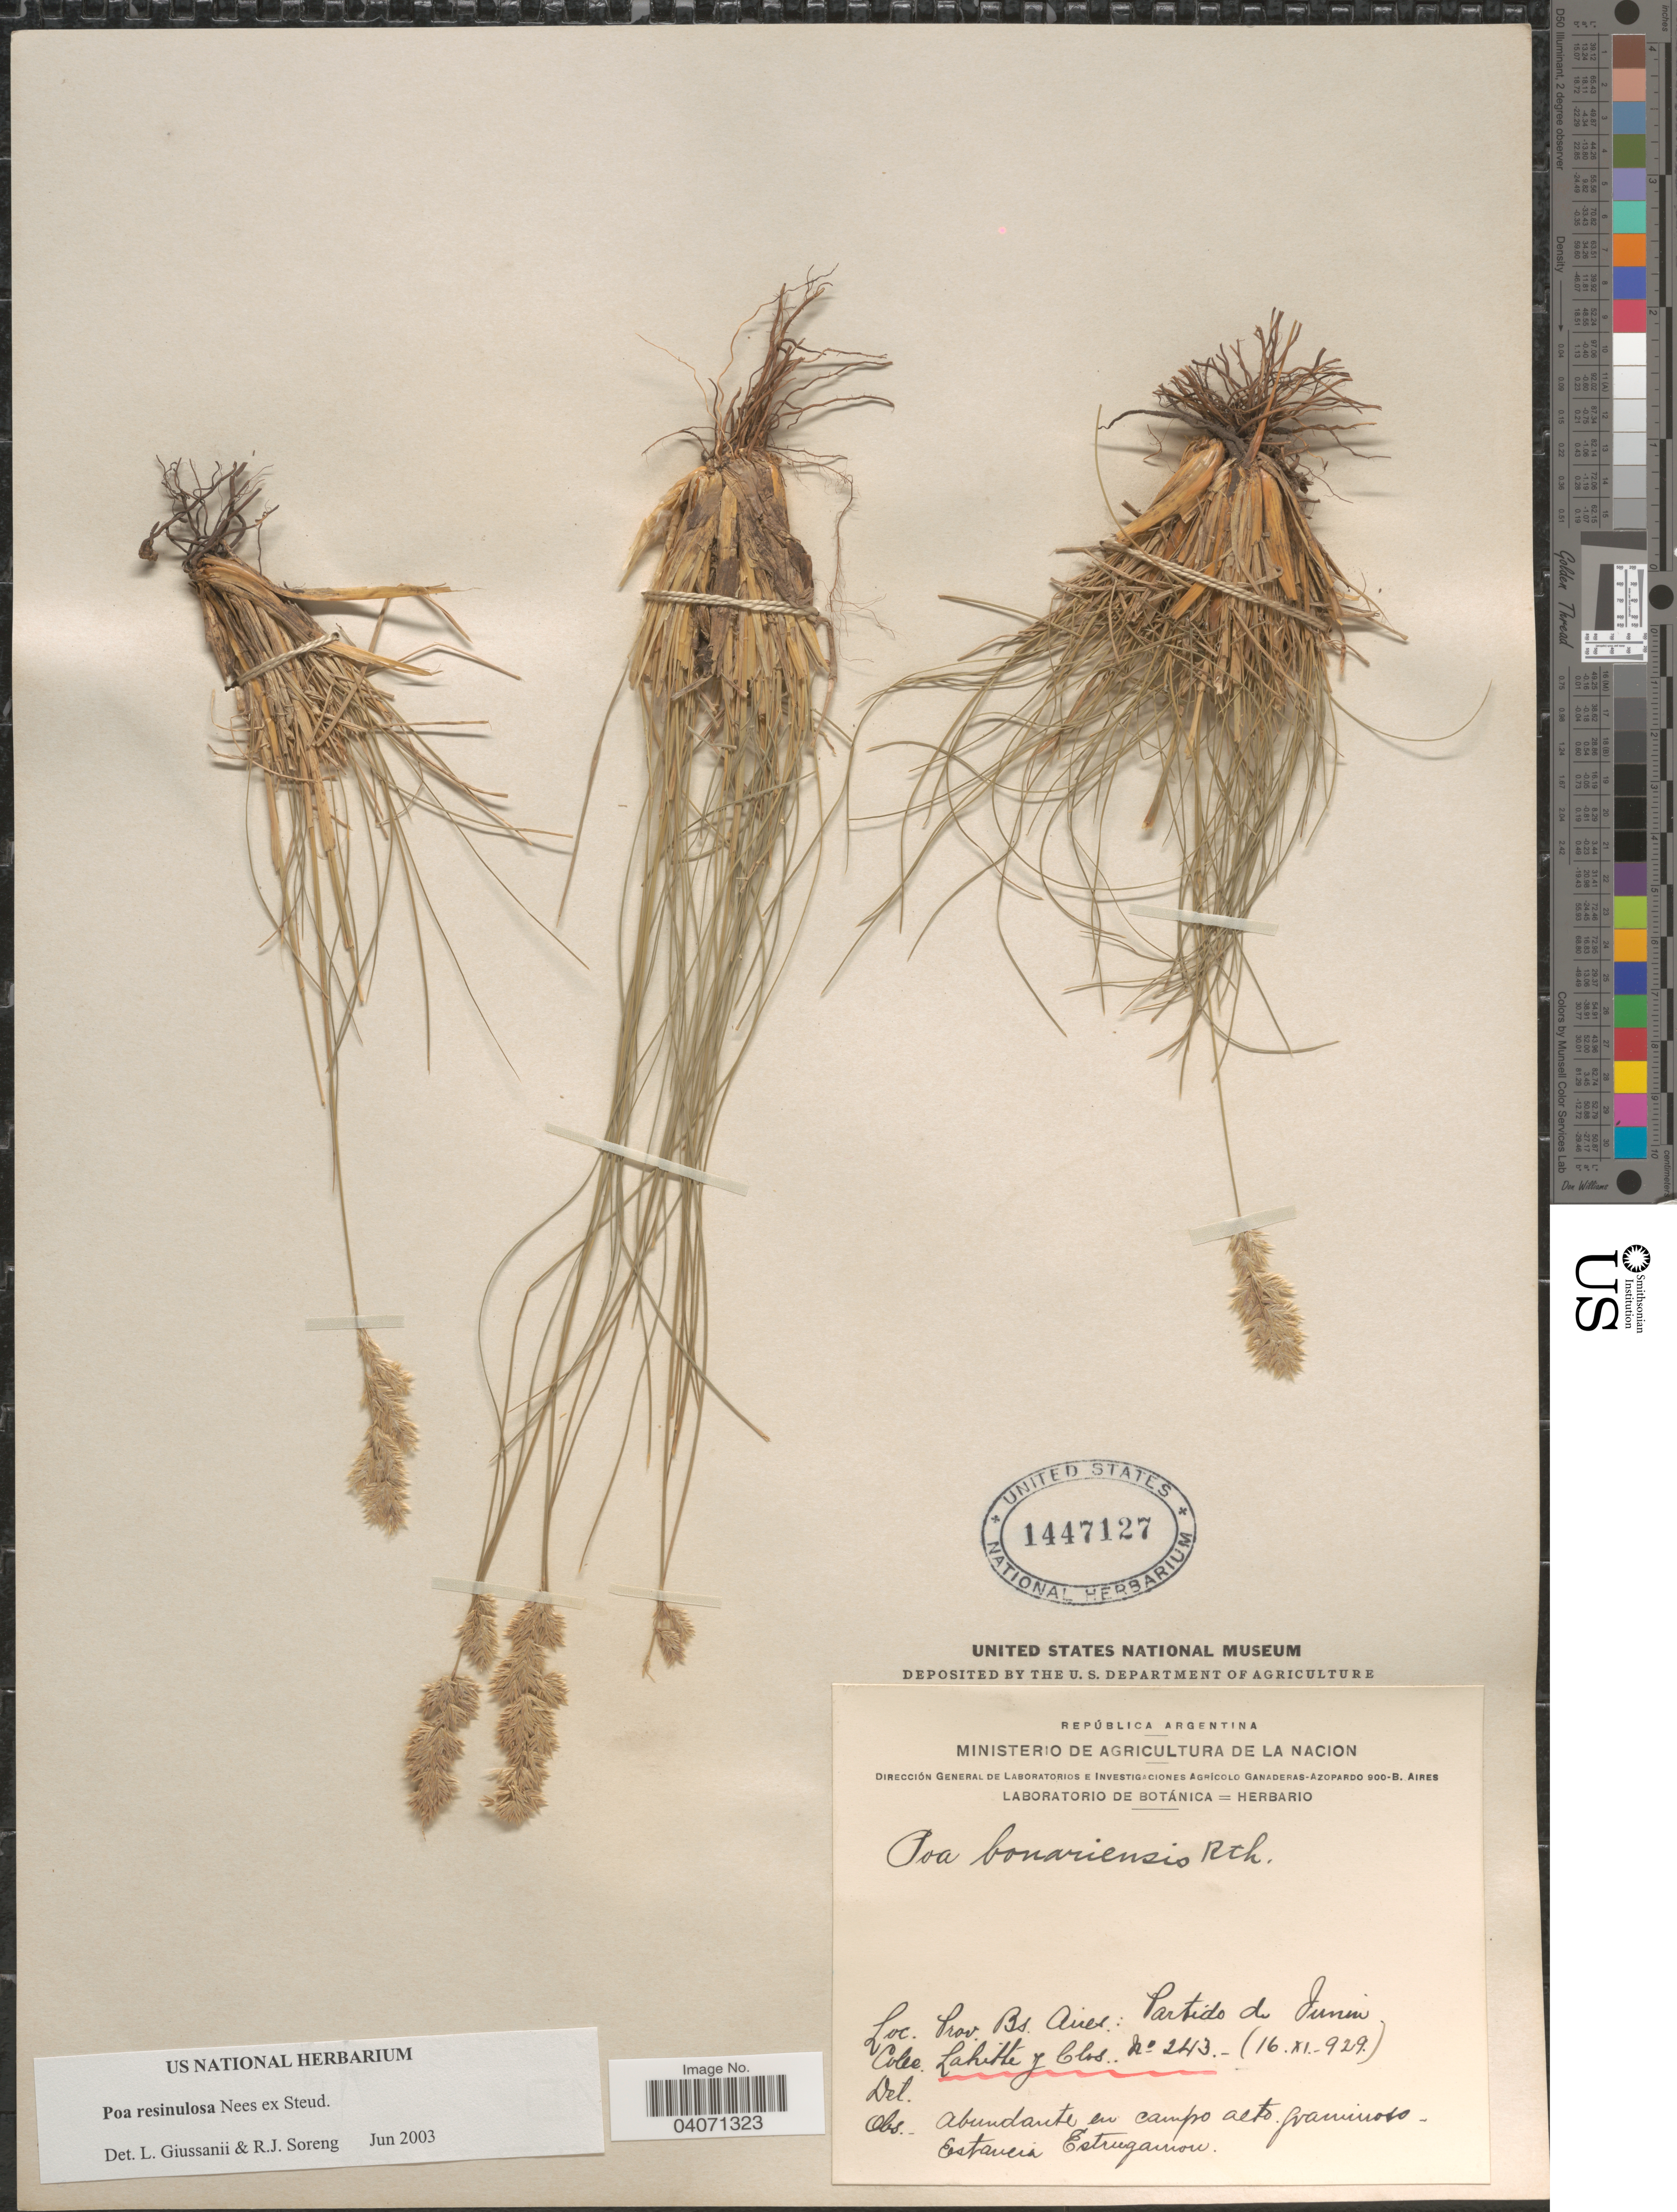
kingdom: Plantae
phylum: Tracheophyta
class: Liliopsida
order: Poales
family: Poaceae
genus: Poa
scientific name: Poa resinulosa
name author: Nees ex Steud.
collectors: -. Lahitte & Clos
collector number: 243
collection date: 1929-11-16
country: Argentina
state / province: Buenos Aires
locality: Partido de Junin. En campo alto graminoso. Estancia Estrugamou.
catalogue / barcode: US 1447127